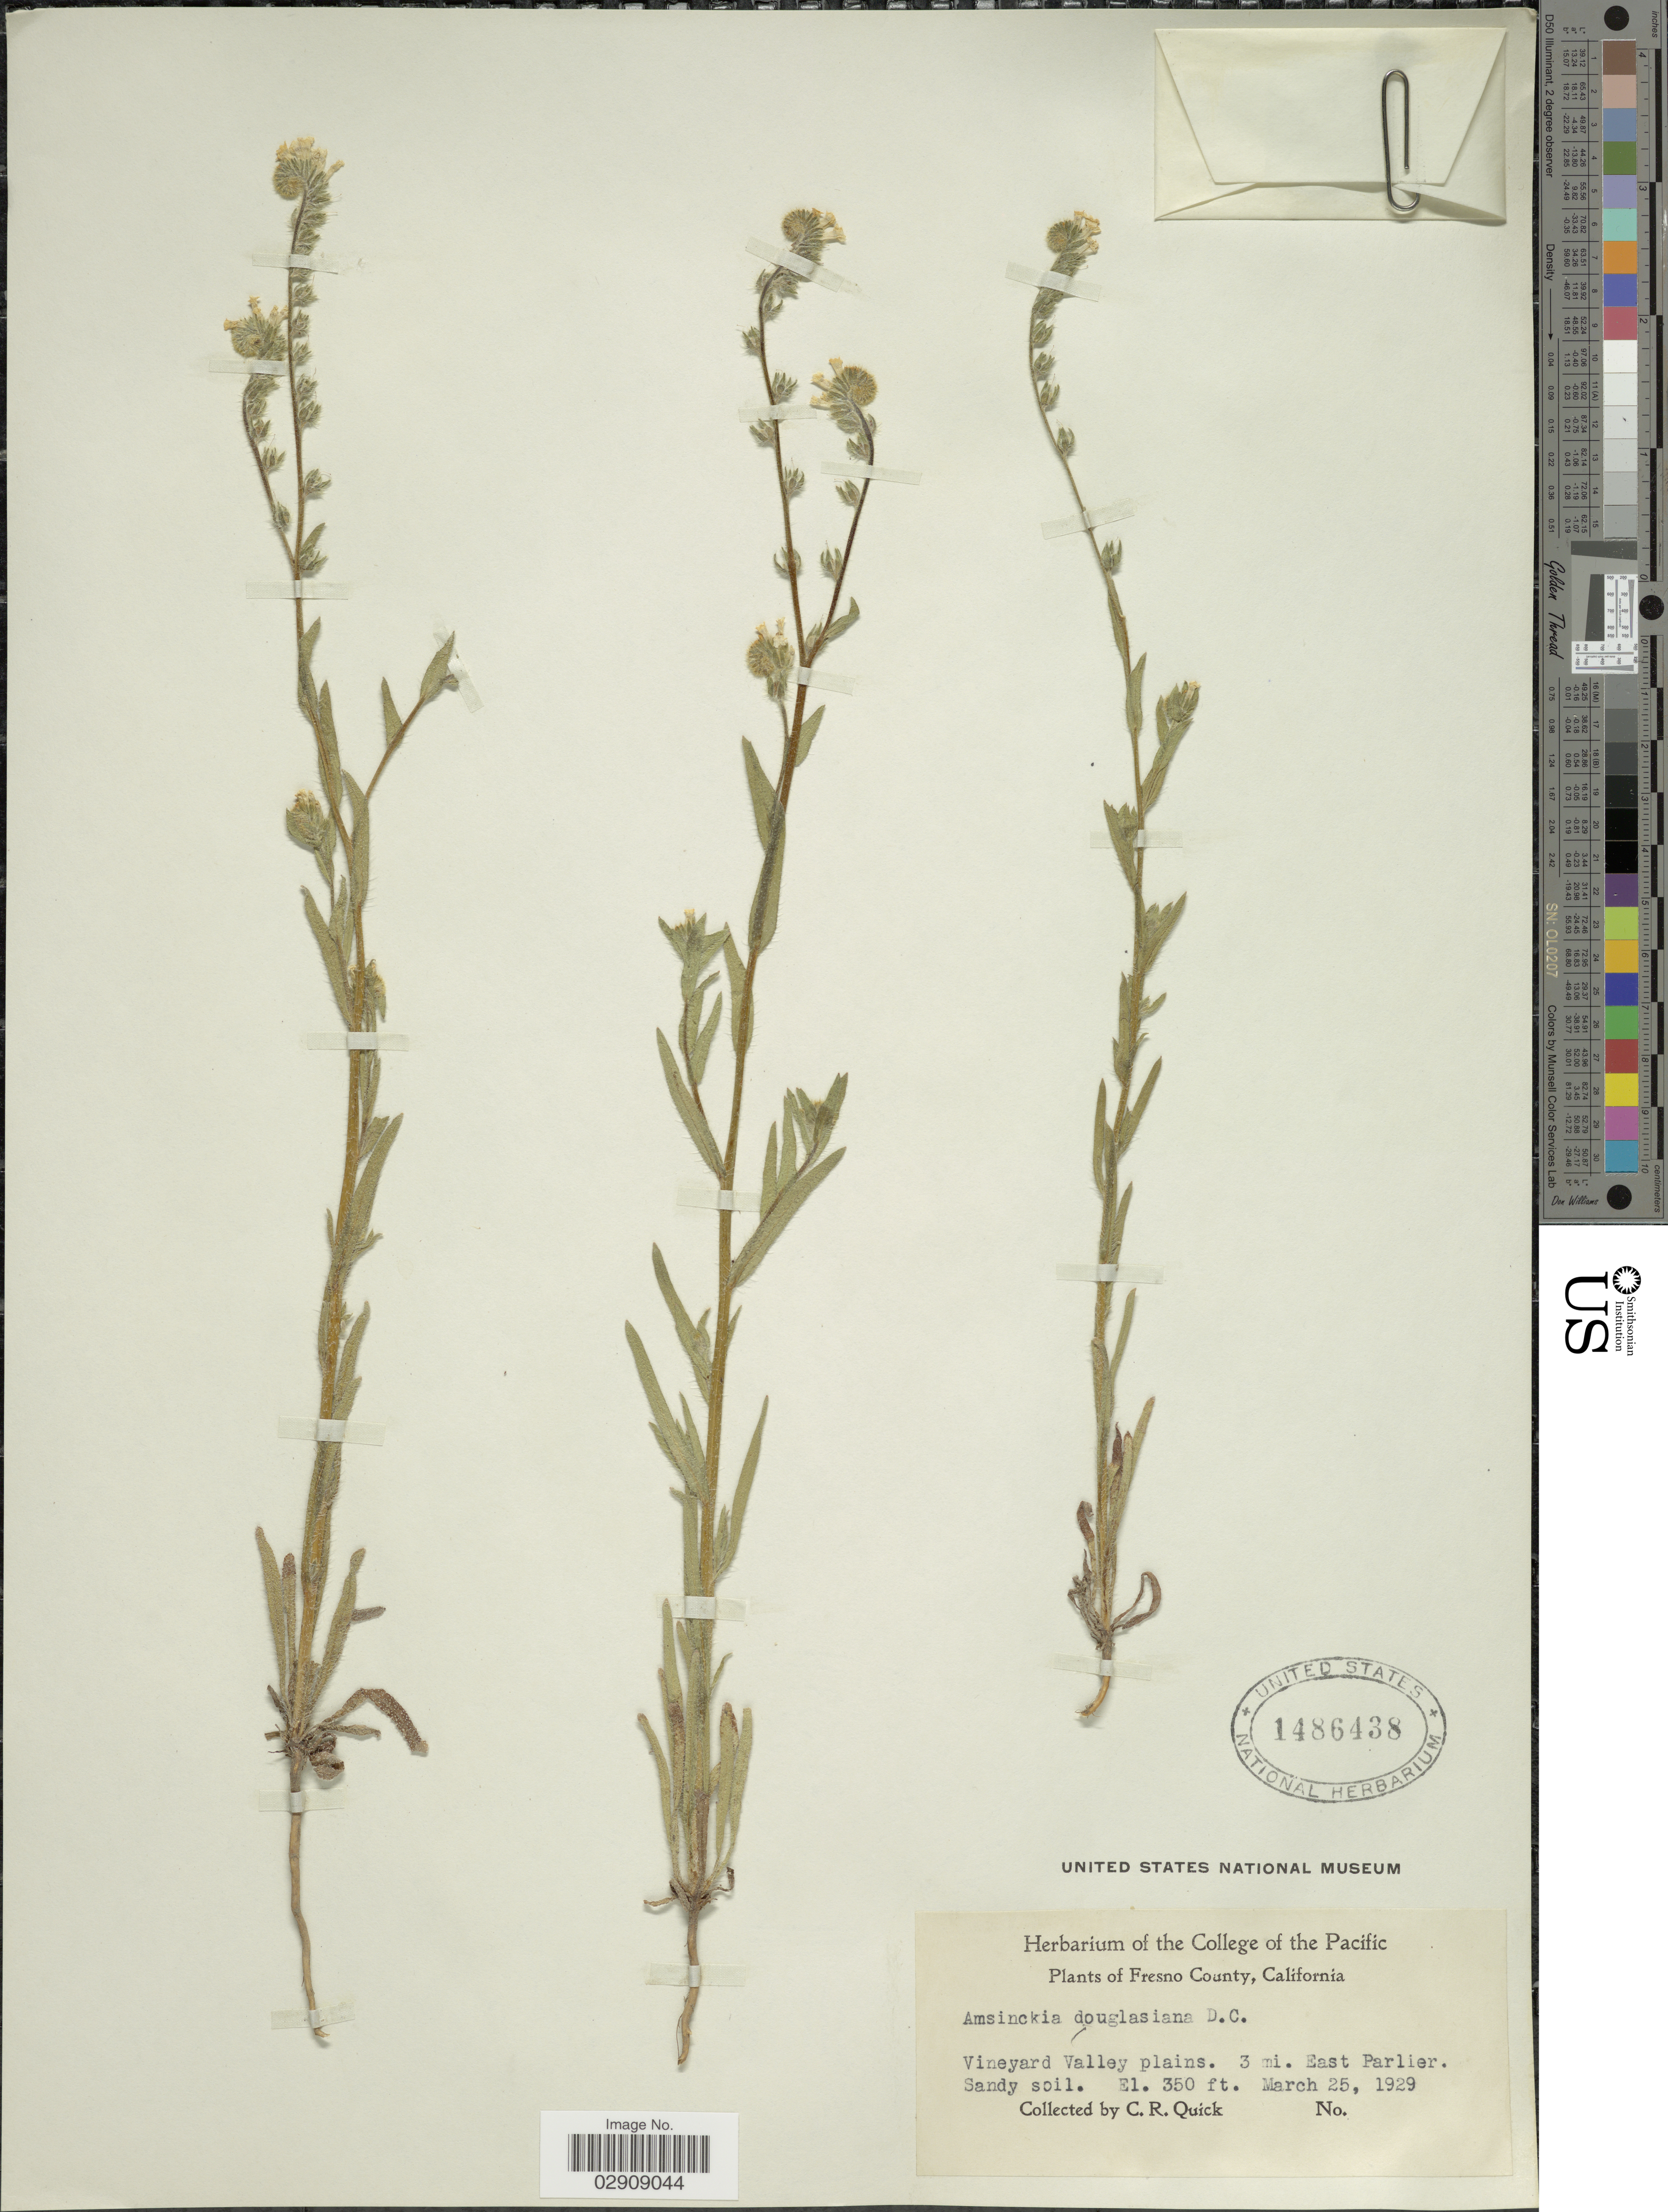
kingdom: Plantae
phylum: Tracheophyta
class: Magnoliopsida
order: Boraginales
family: Boraginaceae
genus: Amsinckia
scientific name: Amsinckia douglasiana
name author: A. DC.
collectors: C. Quick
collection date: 1929-03-25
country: United States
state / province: California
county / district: Fresno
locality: Vineyard Valley plains. 3 mi. East Parlier. Sandy soil. Fresno County, California.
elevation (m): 107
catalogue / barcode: US 1486438